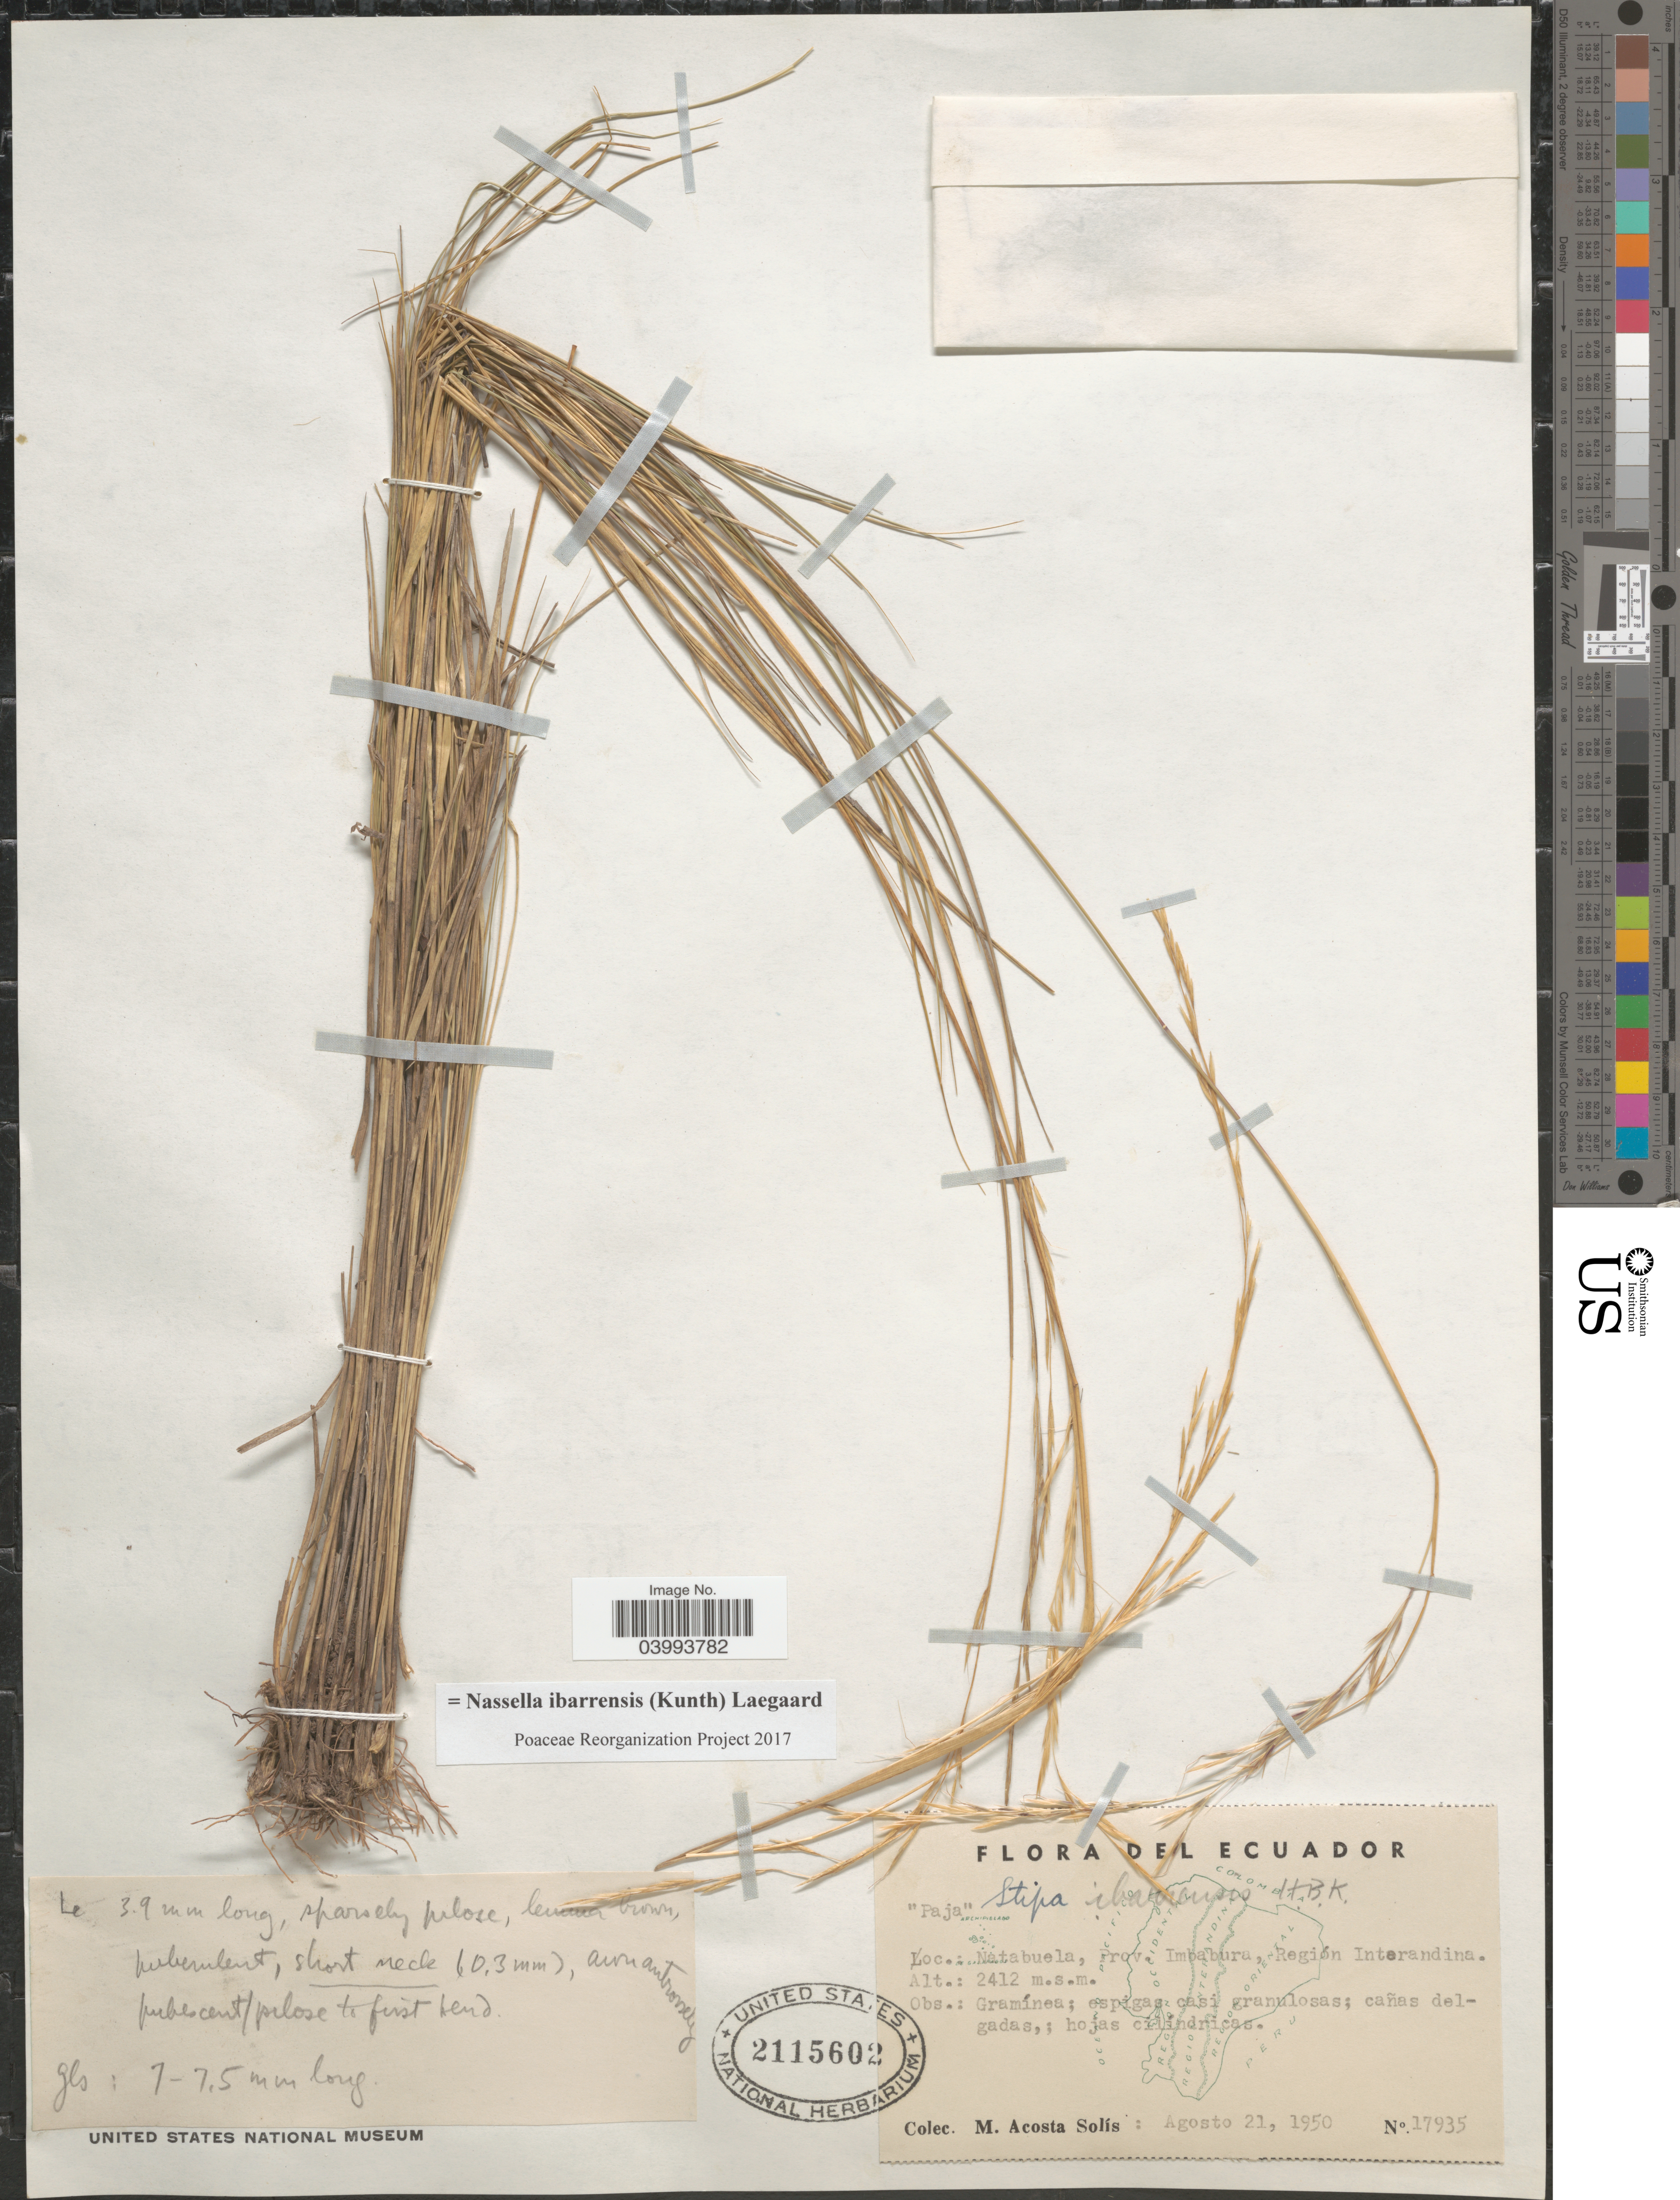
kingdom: Plantae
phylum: Tracheophyta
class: Liliopsida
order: Poales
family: Poaceae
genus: Nassella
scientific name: Nassella ibarrensis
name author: (Kunth) Lægaard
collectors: M. Acosta Solis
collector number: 17935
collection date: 1950-08-21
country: Ecuador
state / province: Imbabura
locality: Natabuela, Región Interandina.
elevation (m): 2412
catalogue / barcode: US 2115602